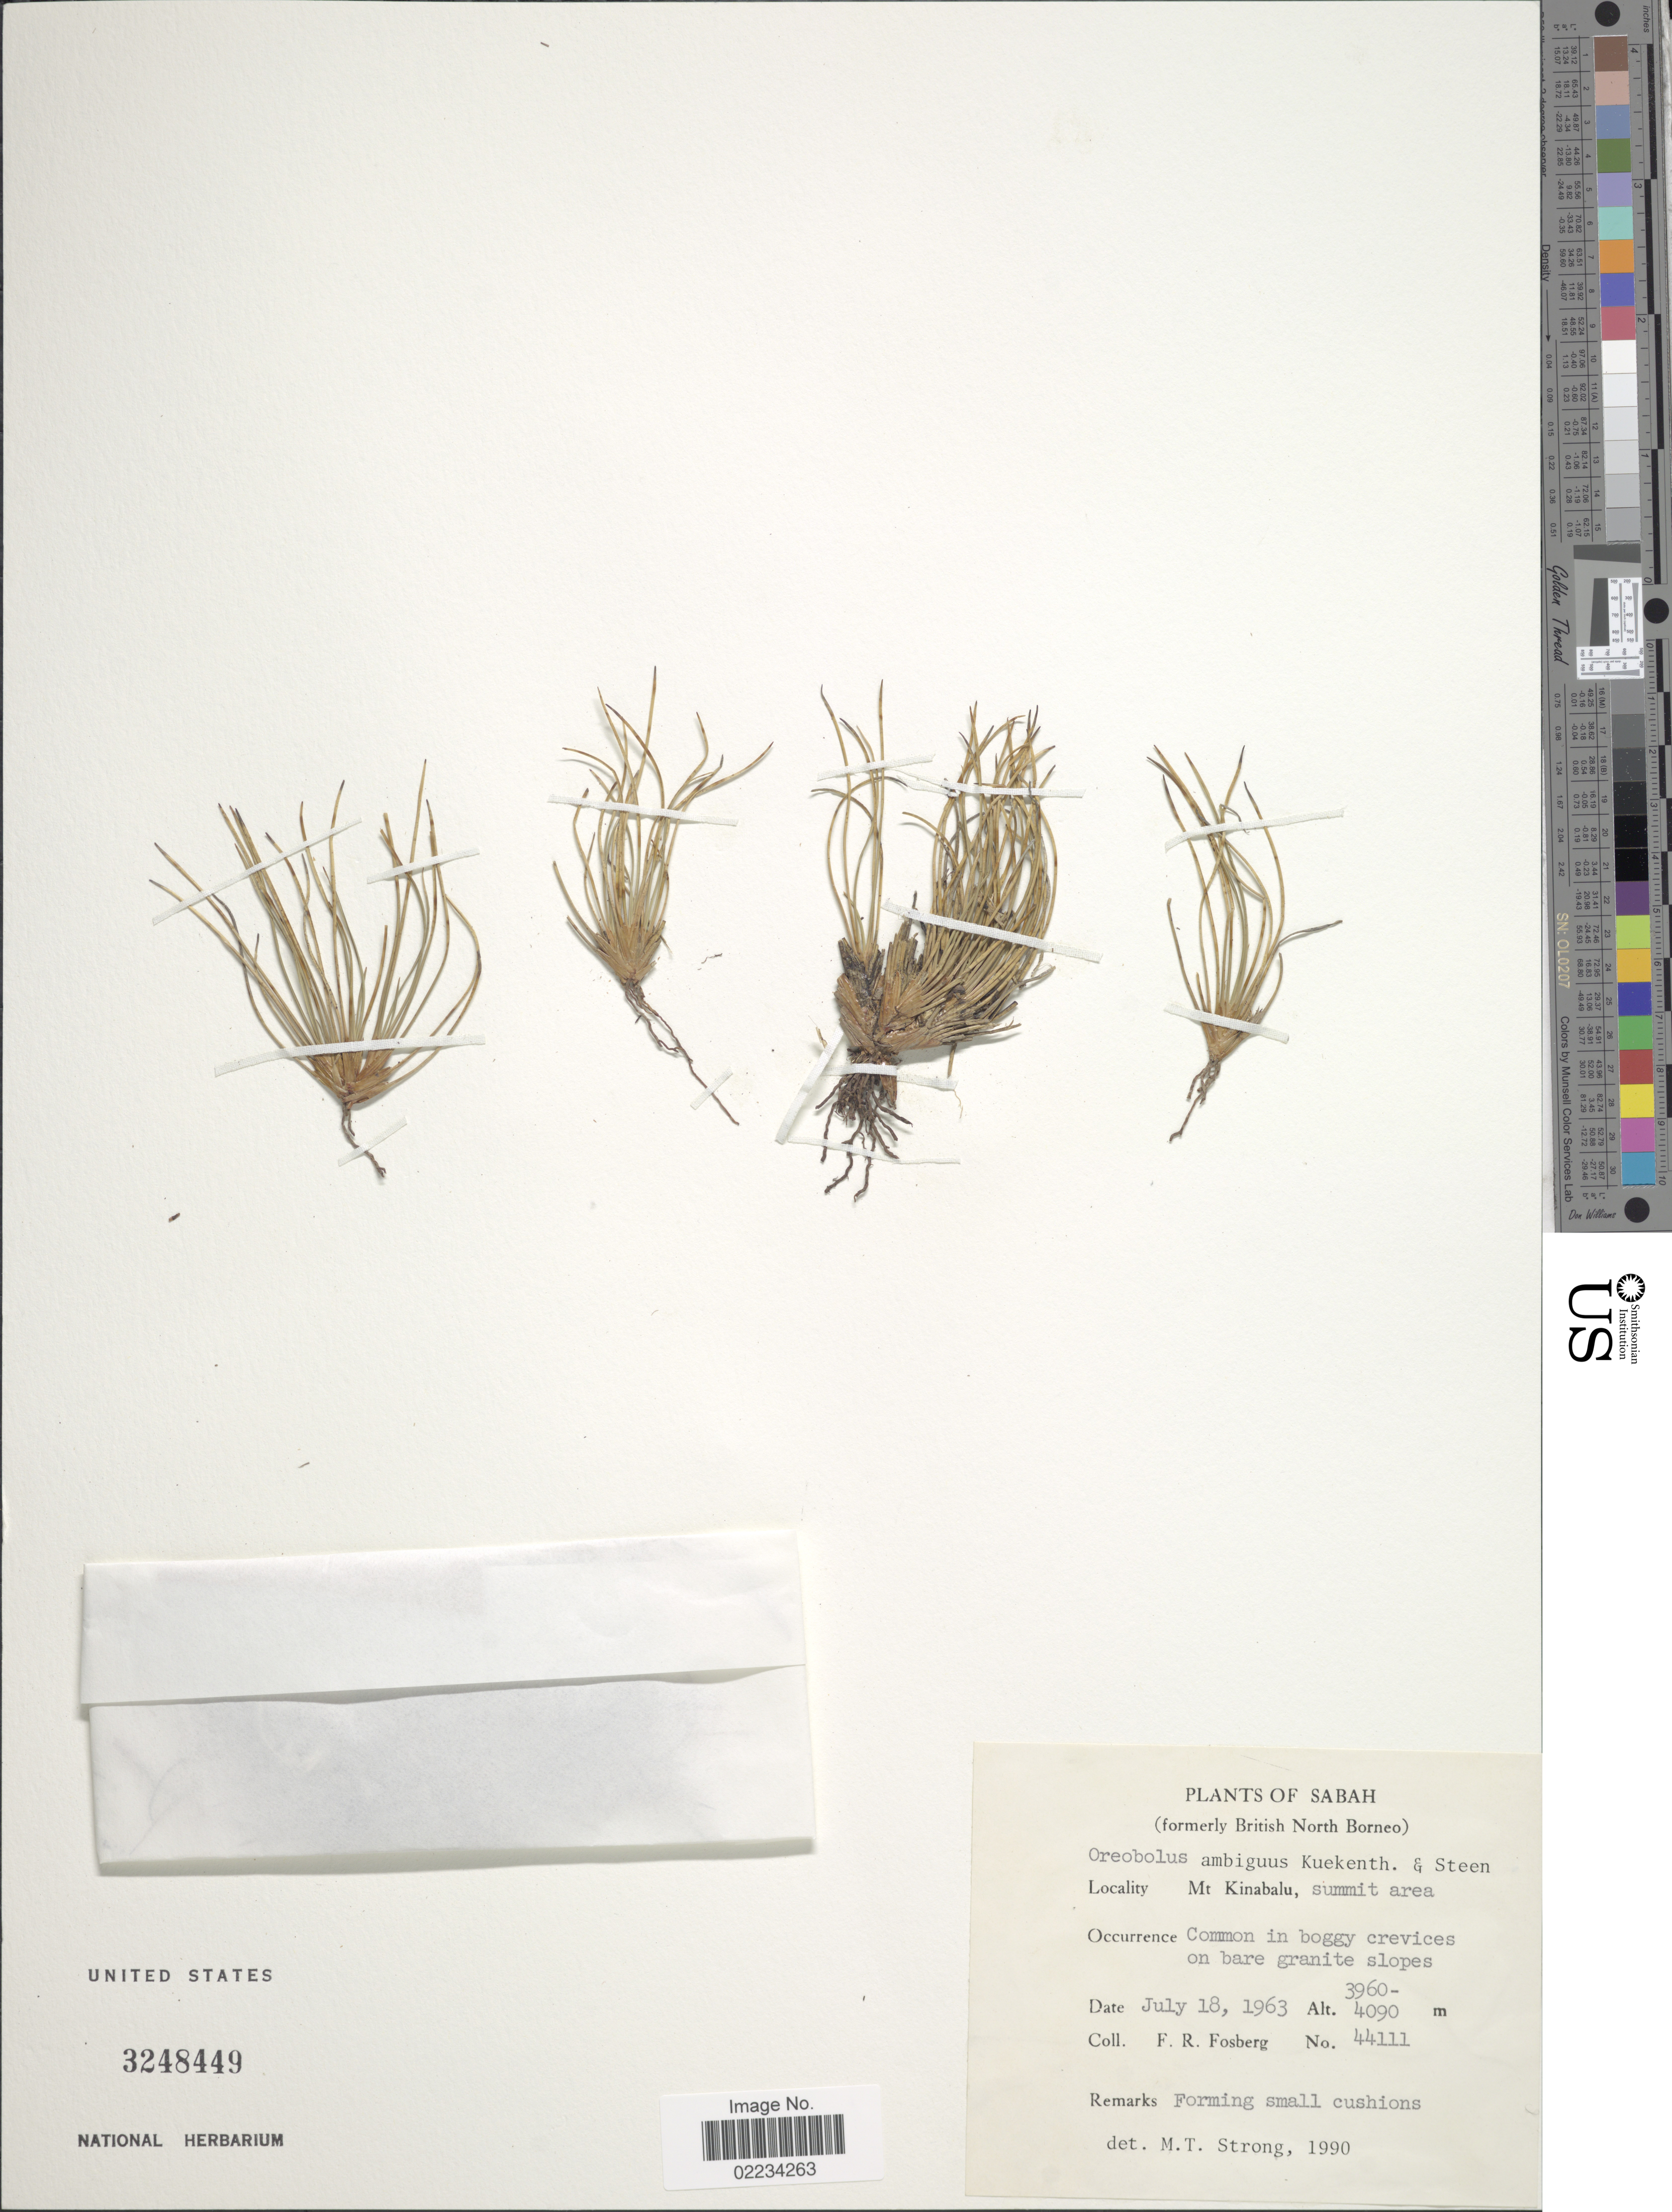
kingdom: Plantae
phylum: Tracheophyta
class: Liliopsida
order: Poales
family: Cyperaceae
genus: Oreobolus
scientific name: Oreobolus ambiguus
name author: Kük. & Steenis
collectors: F. R. Fosberg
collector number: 44111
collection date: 1963-07-18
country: Malaysia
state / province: Sabah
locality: Sabah (formerly British North Borneo) Mt Kinabalu, summit area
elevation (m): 3960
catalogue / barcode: US 3248449